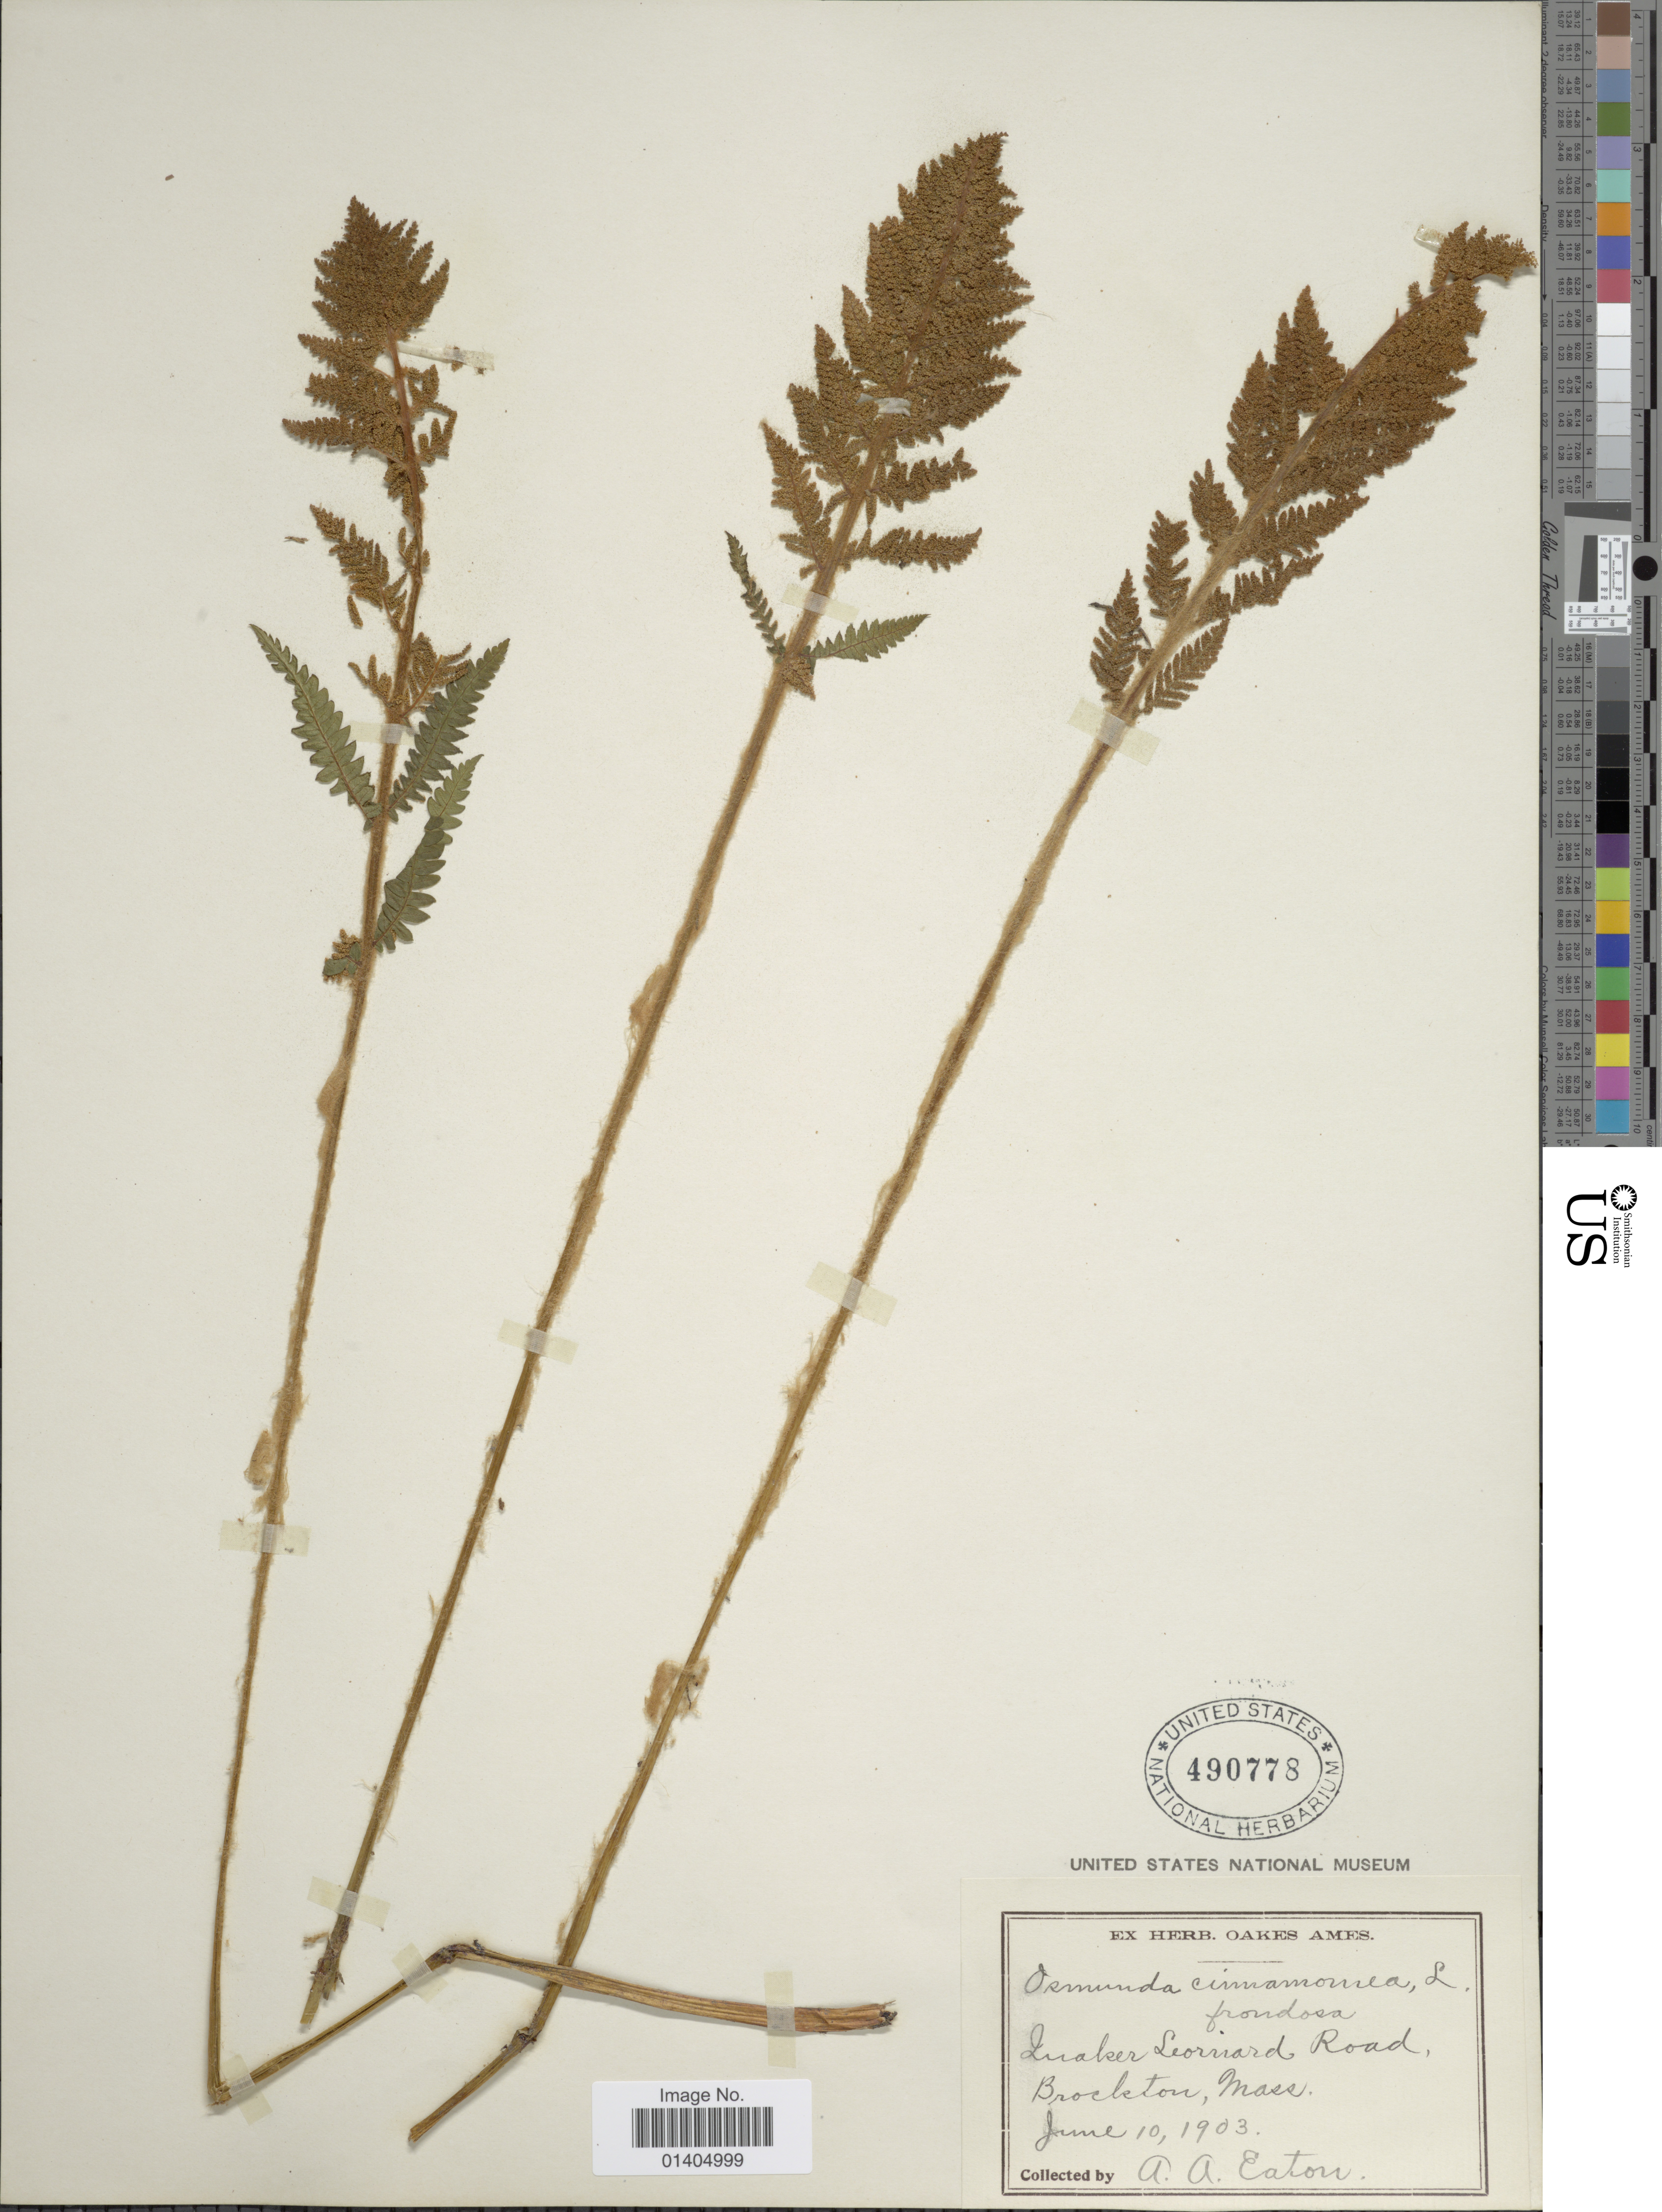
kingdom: Plantae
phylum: Tracheophyta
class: Polypodiopsida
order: Osmundales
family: Osmundaceae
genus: Osmundastrum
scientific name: Osmundastrum cinnamomeum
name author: (L.) C. Presl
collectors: A. A. Eaton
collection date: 1903-06-10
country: United States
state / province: Massachusetts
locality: Luaker Leonard Road, Brockton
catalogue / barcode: US 490778